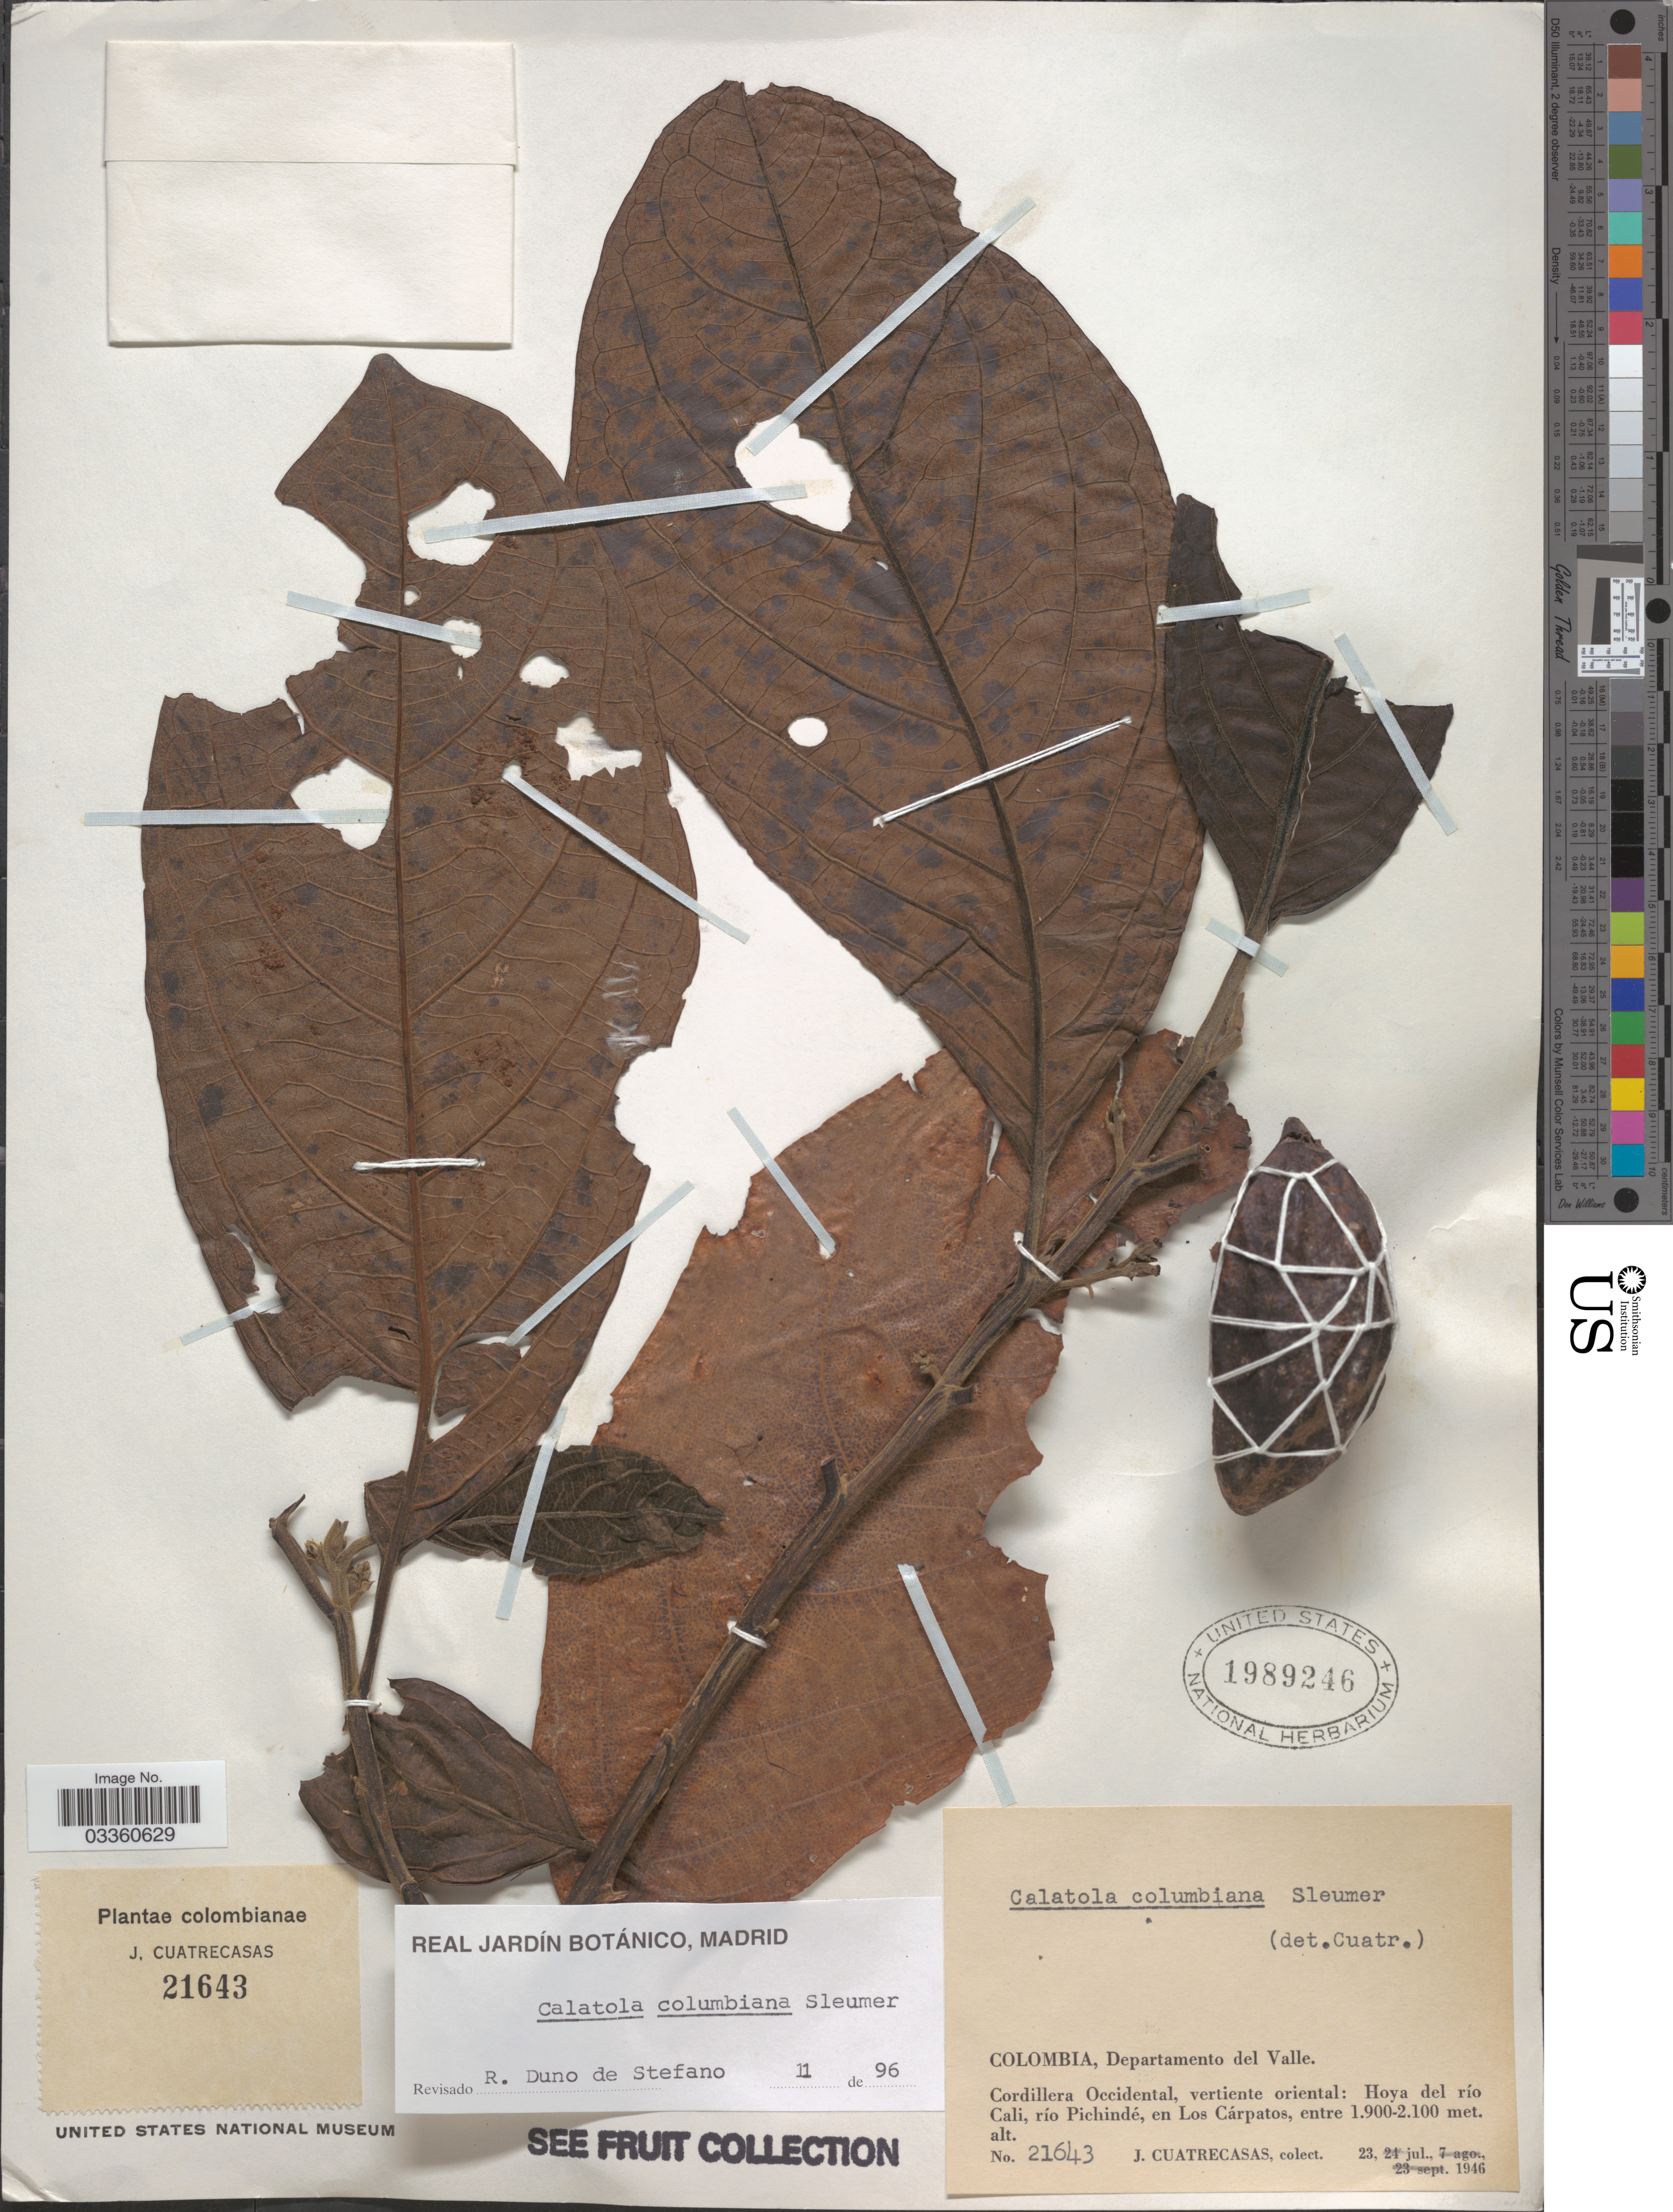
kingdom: Plantae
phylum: Tracheophyta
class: Magnoliopsida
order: Metteniusales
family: Metteniusaceae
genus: Calatola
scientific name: Calatola columbiana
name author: Sleumer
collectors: J. Cuatrecasas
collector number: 21643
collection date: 1946-07-23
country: Colombia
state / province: Valle del Cauca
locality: Departamento del Valle. Cordillera Occidental, vertiente oriental: Hoya del río Cali, río Pichindé, en Los Cárpatos.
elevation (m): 1900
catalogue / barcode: US 1989246